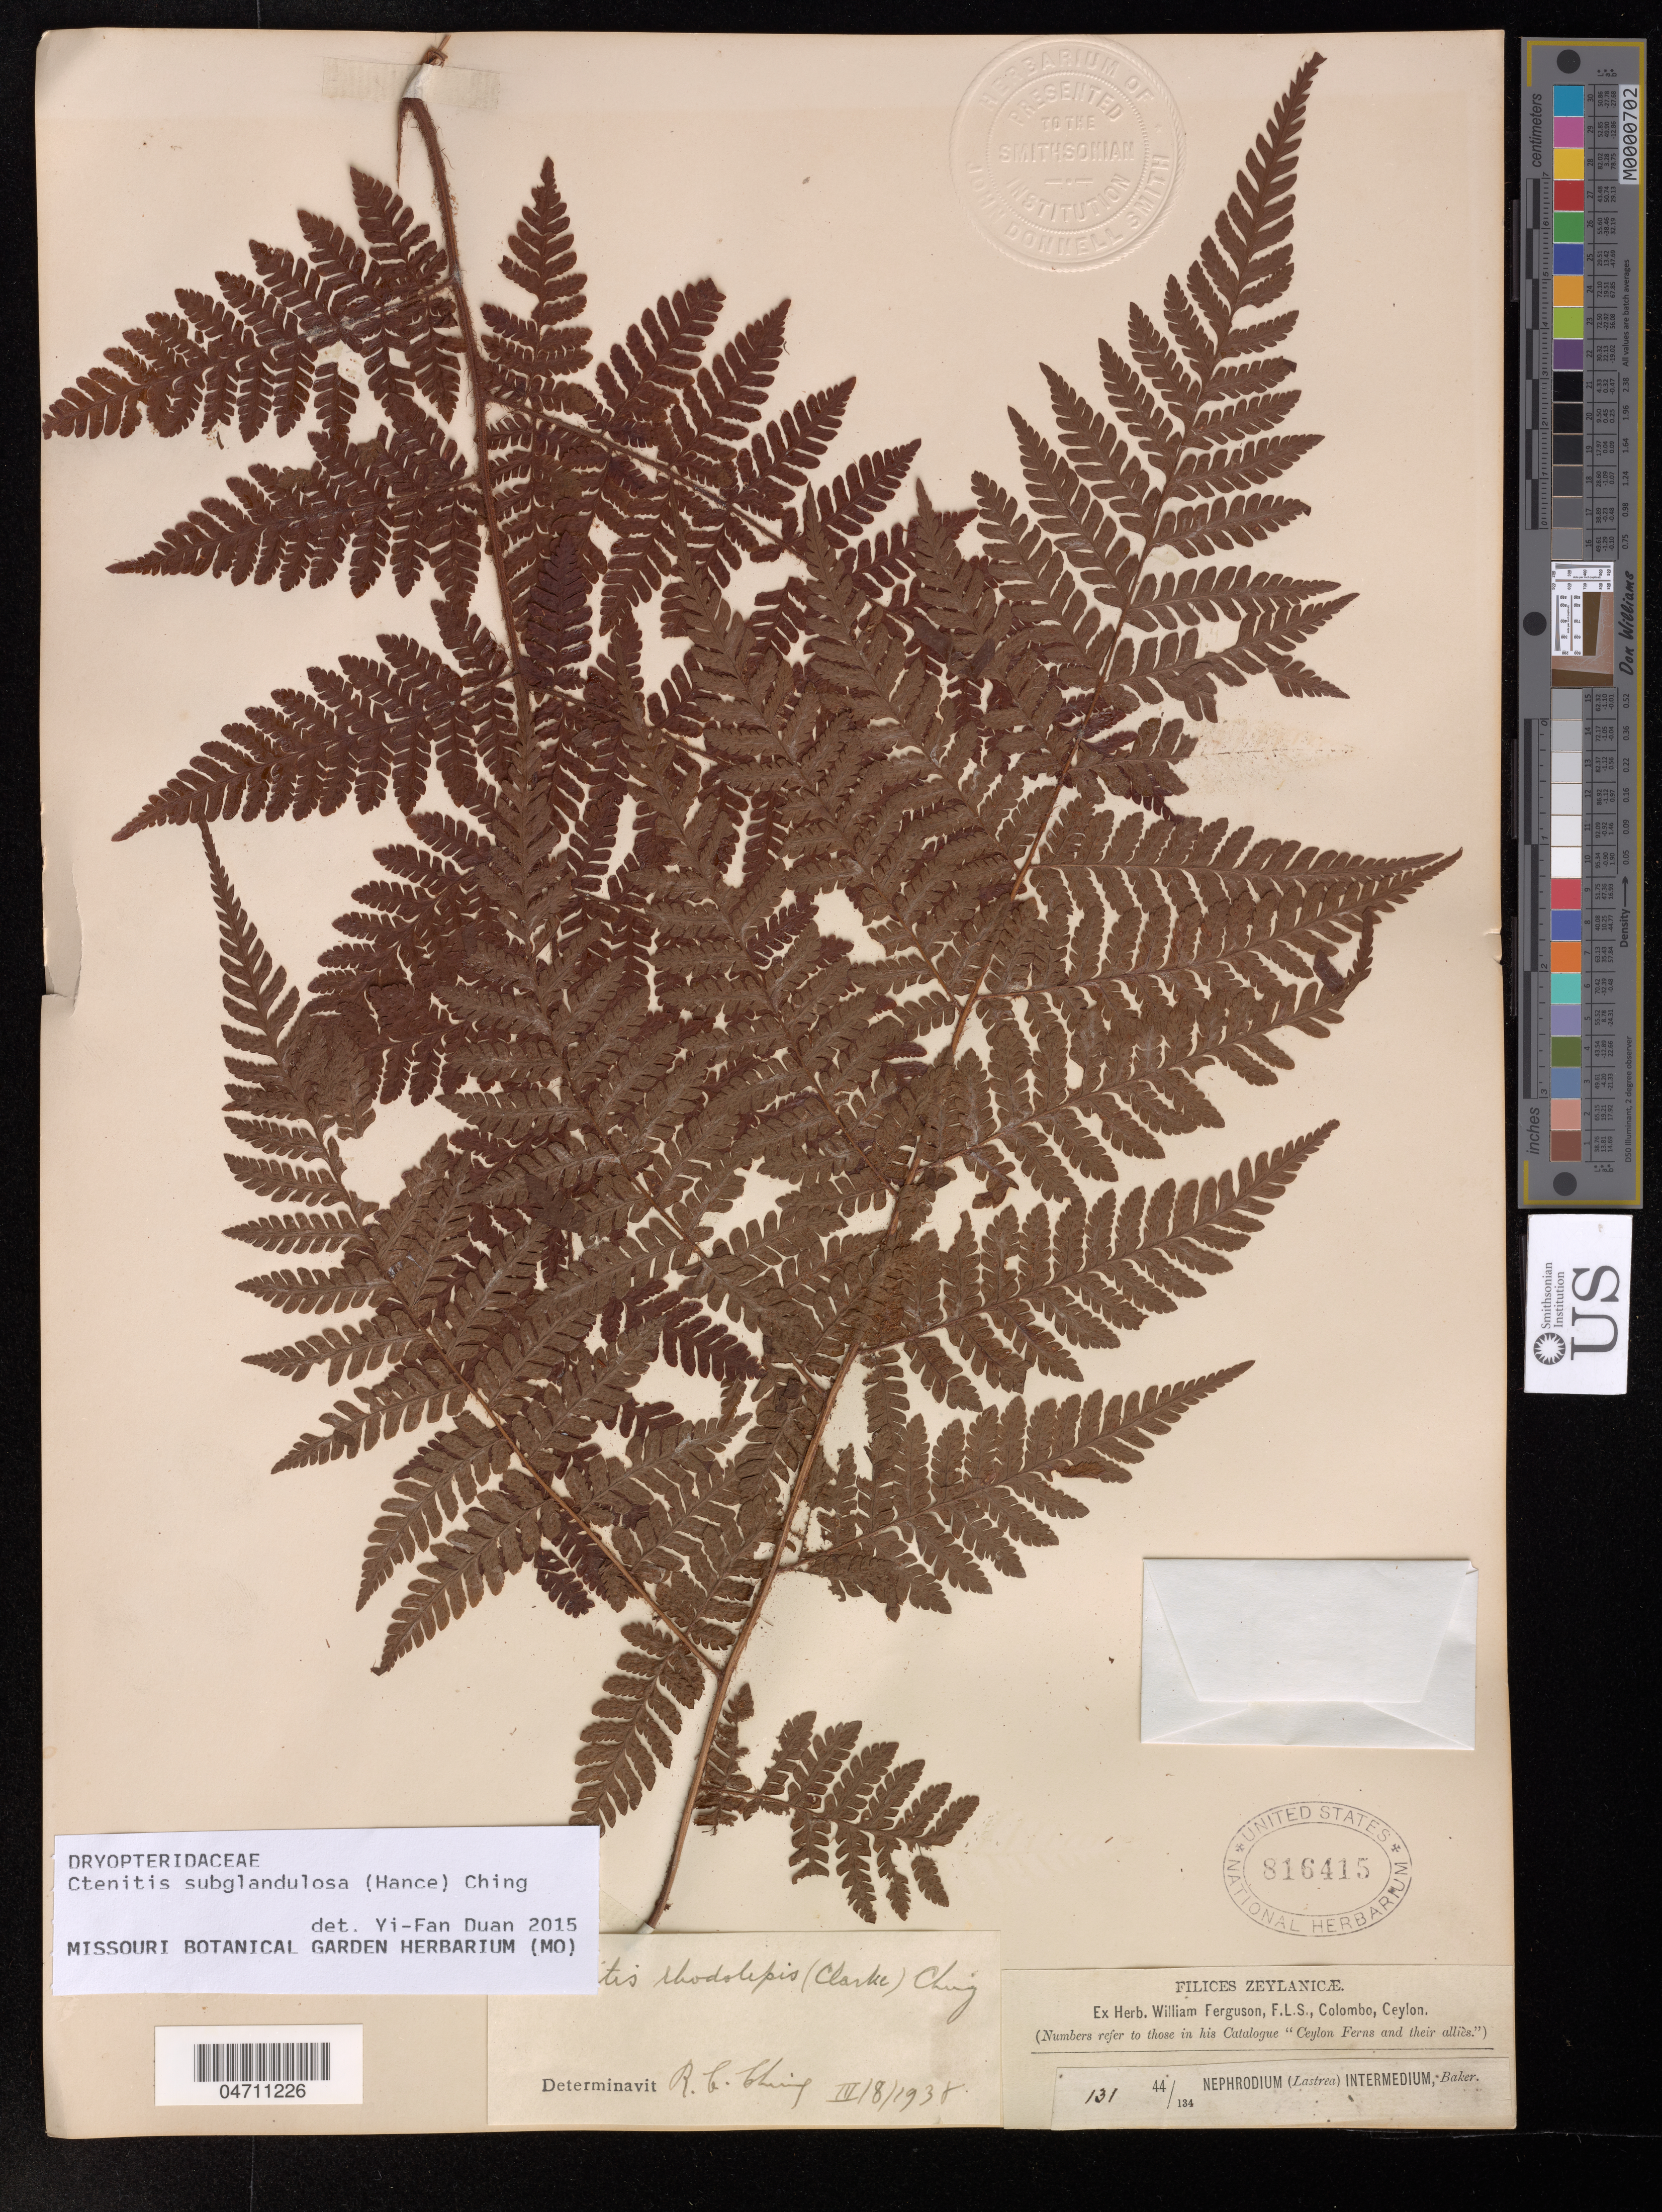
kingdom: Plantae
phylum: Tracheophyta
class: Polypodiopsida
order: Polypodiales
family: Dryopteridaceae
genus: Ctenitis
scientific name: Ctenitis subglandulosa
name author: (Hance) Ching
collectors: ex herb. William Ferguson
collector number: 131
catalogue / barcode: US 816415